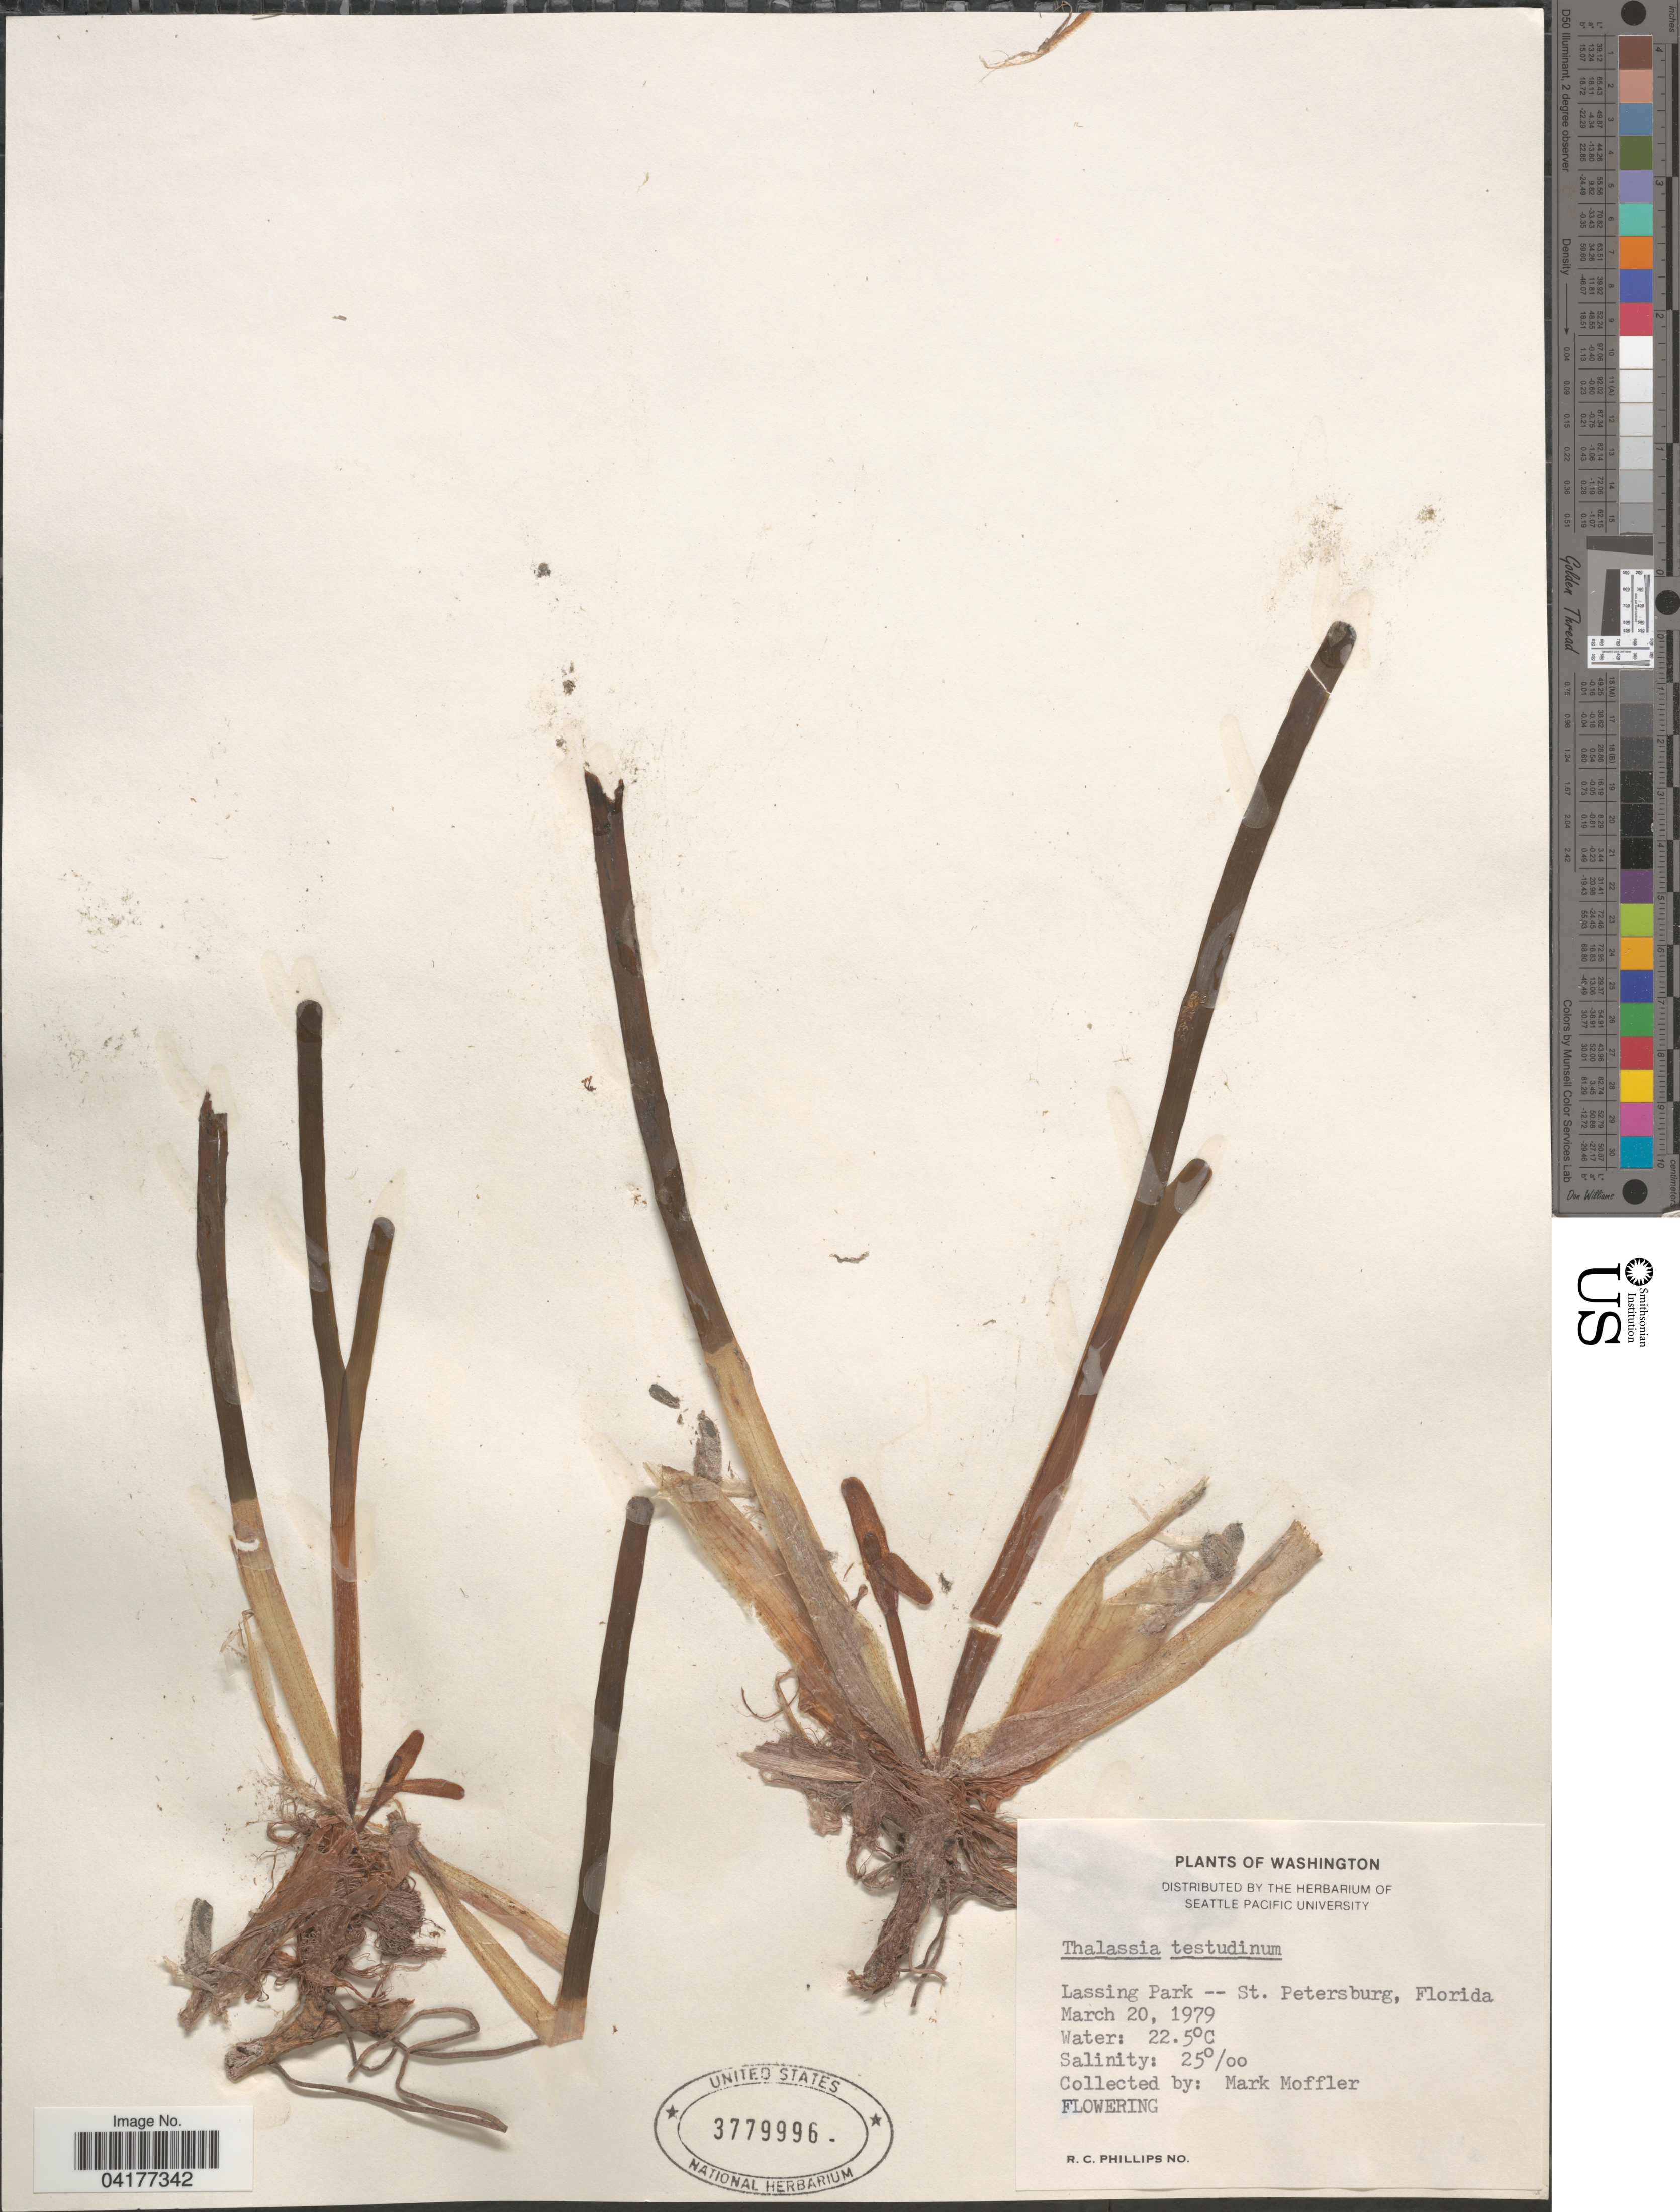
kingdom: Plantae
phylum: Tracheophyta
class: Liliopsida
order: Alismatales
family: Hydrocharitaceae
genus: Thalassia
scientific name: Thalassia testudinum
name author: Banks & Sol. ex K.D. Koenig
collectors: M. Moffler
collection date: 1979-03-20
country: United States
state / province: Florida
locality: Lassing Park -- St. Petersburg.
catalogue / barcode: US 3779996